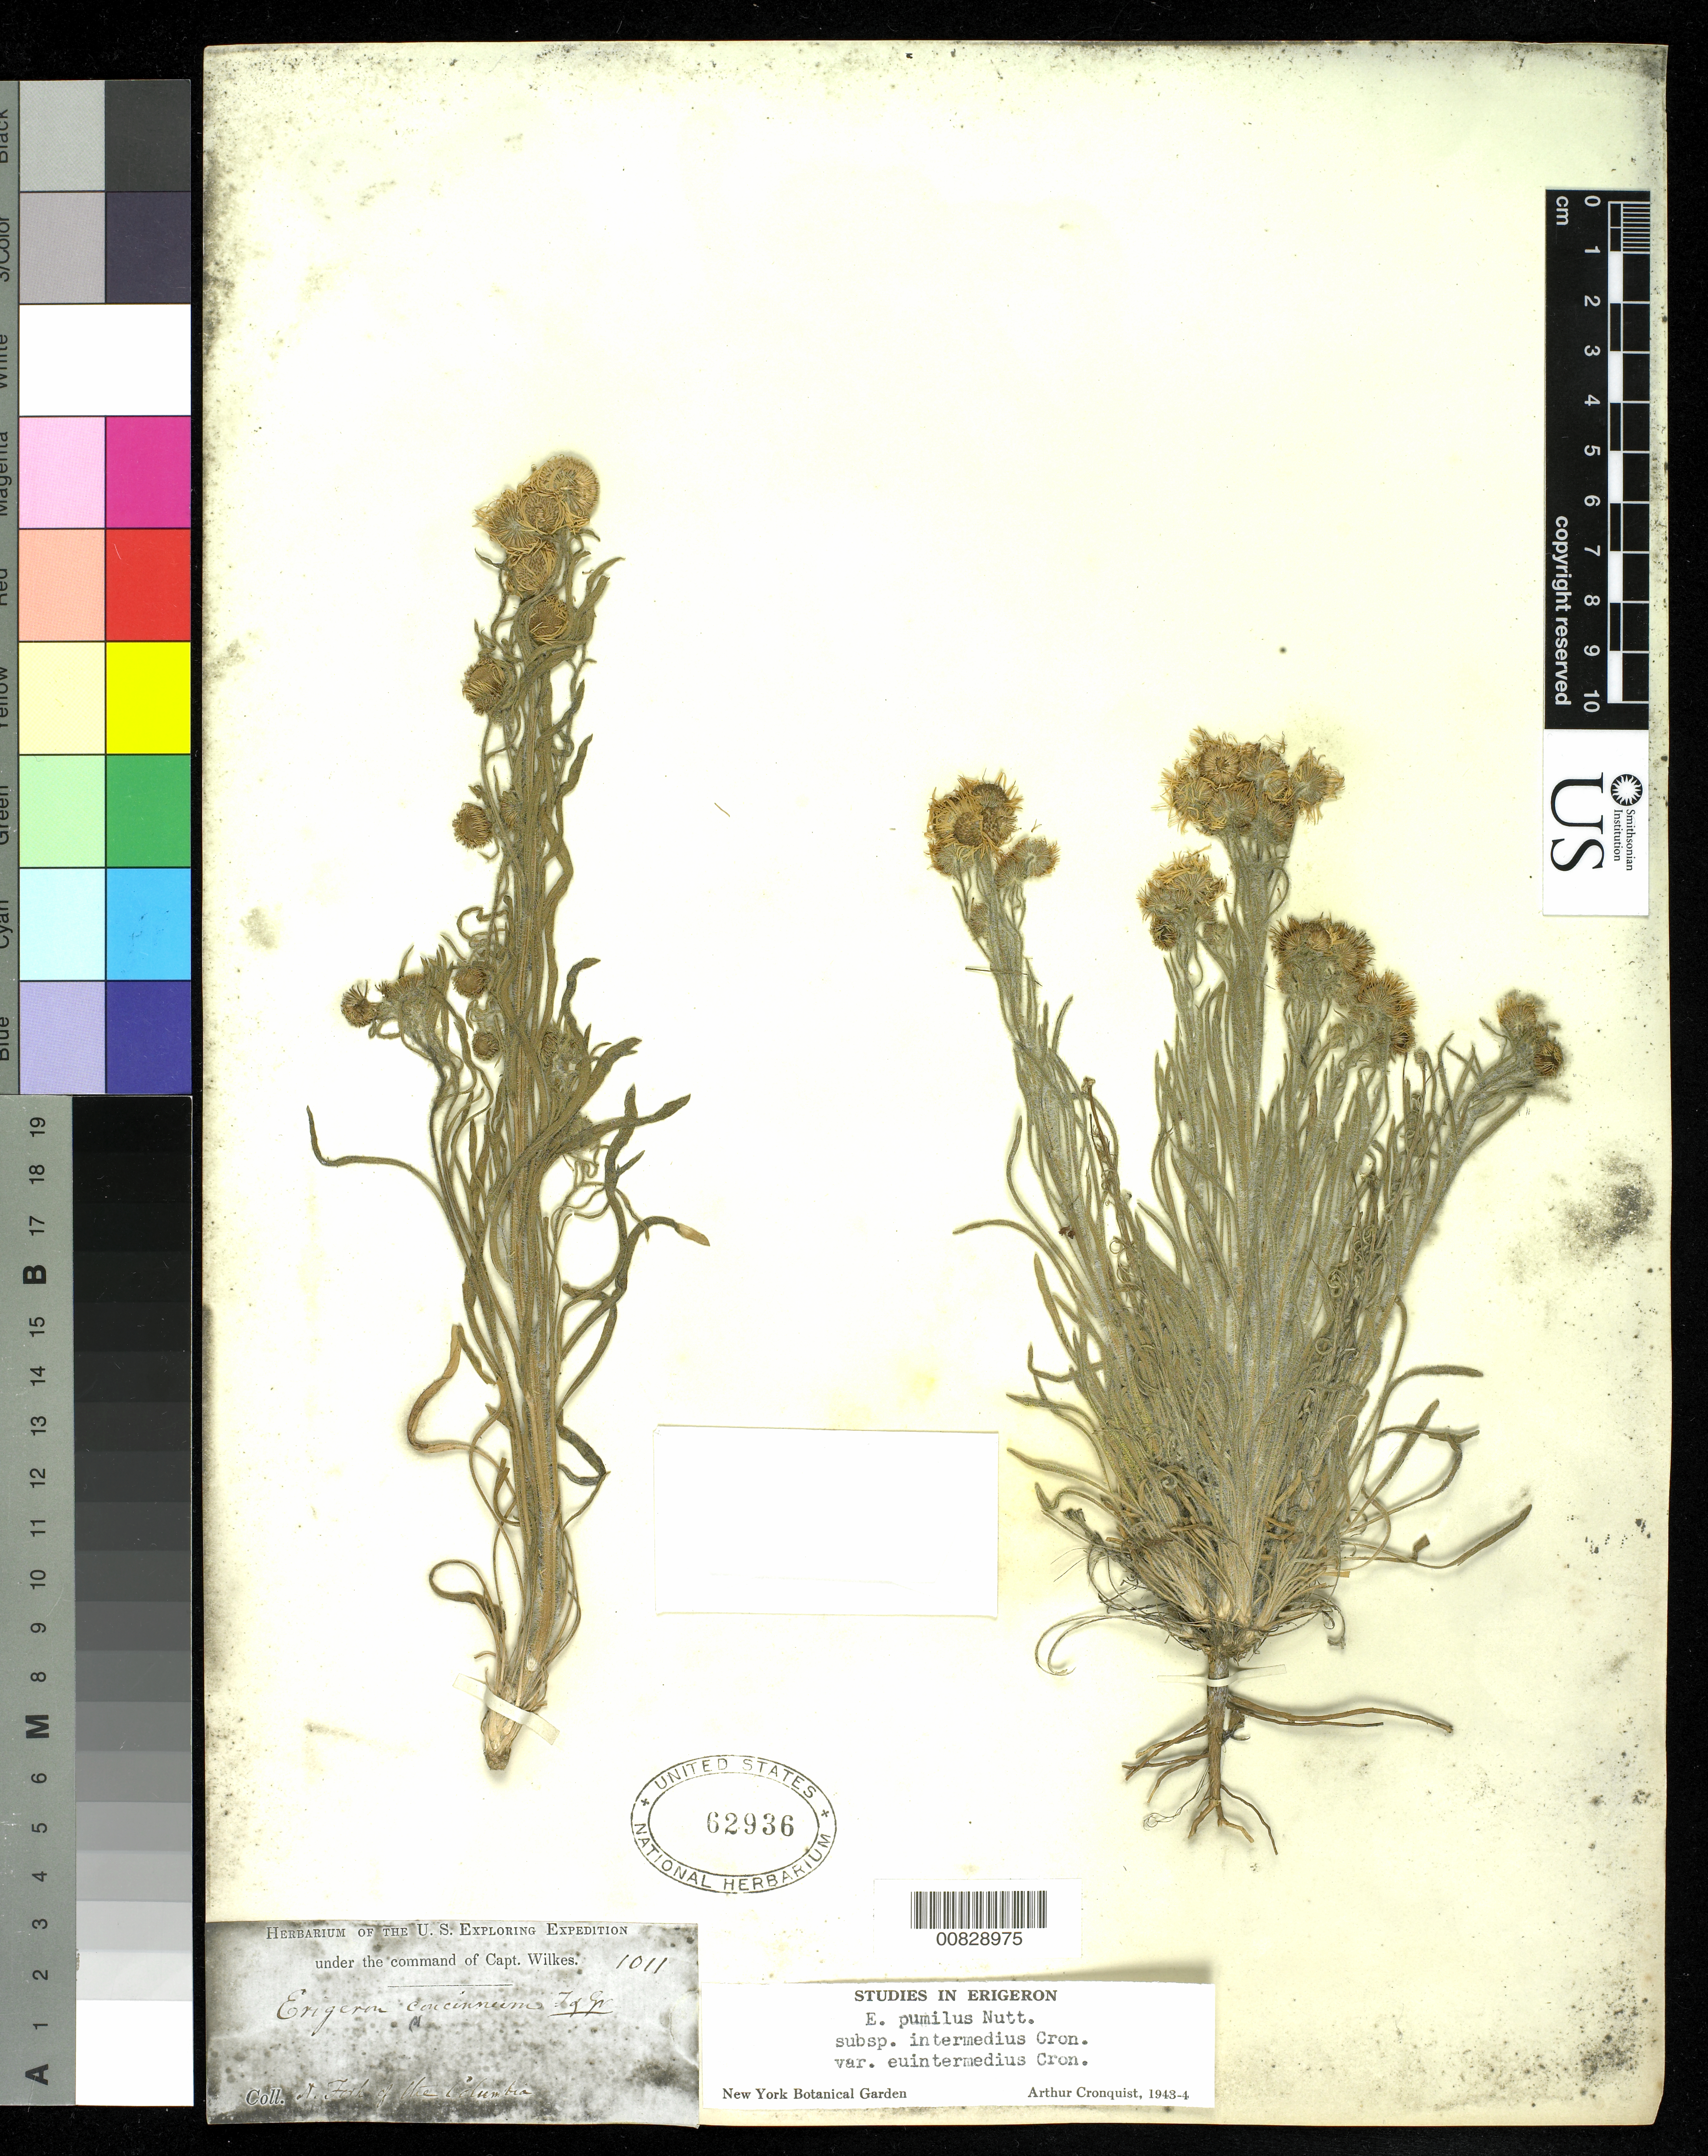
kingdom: Plantae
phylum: Tracheophyta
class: Magnoliopsida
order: Asterales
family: Asteraceae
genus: Erigeron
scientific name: Erigeron pumilus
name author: Nutt.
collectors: Wilkes Explor. Exped.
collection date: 1838/1842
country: United States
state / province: Washington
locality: N. fork of the Columbia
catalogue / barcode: US 62936